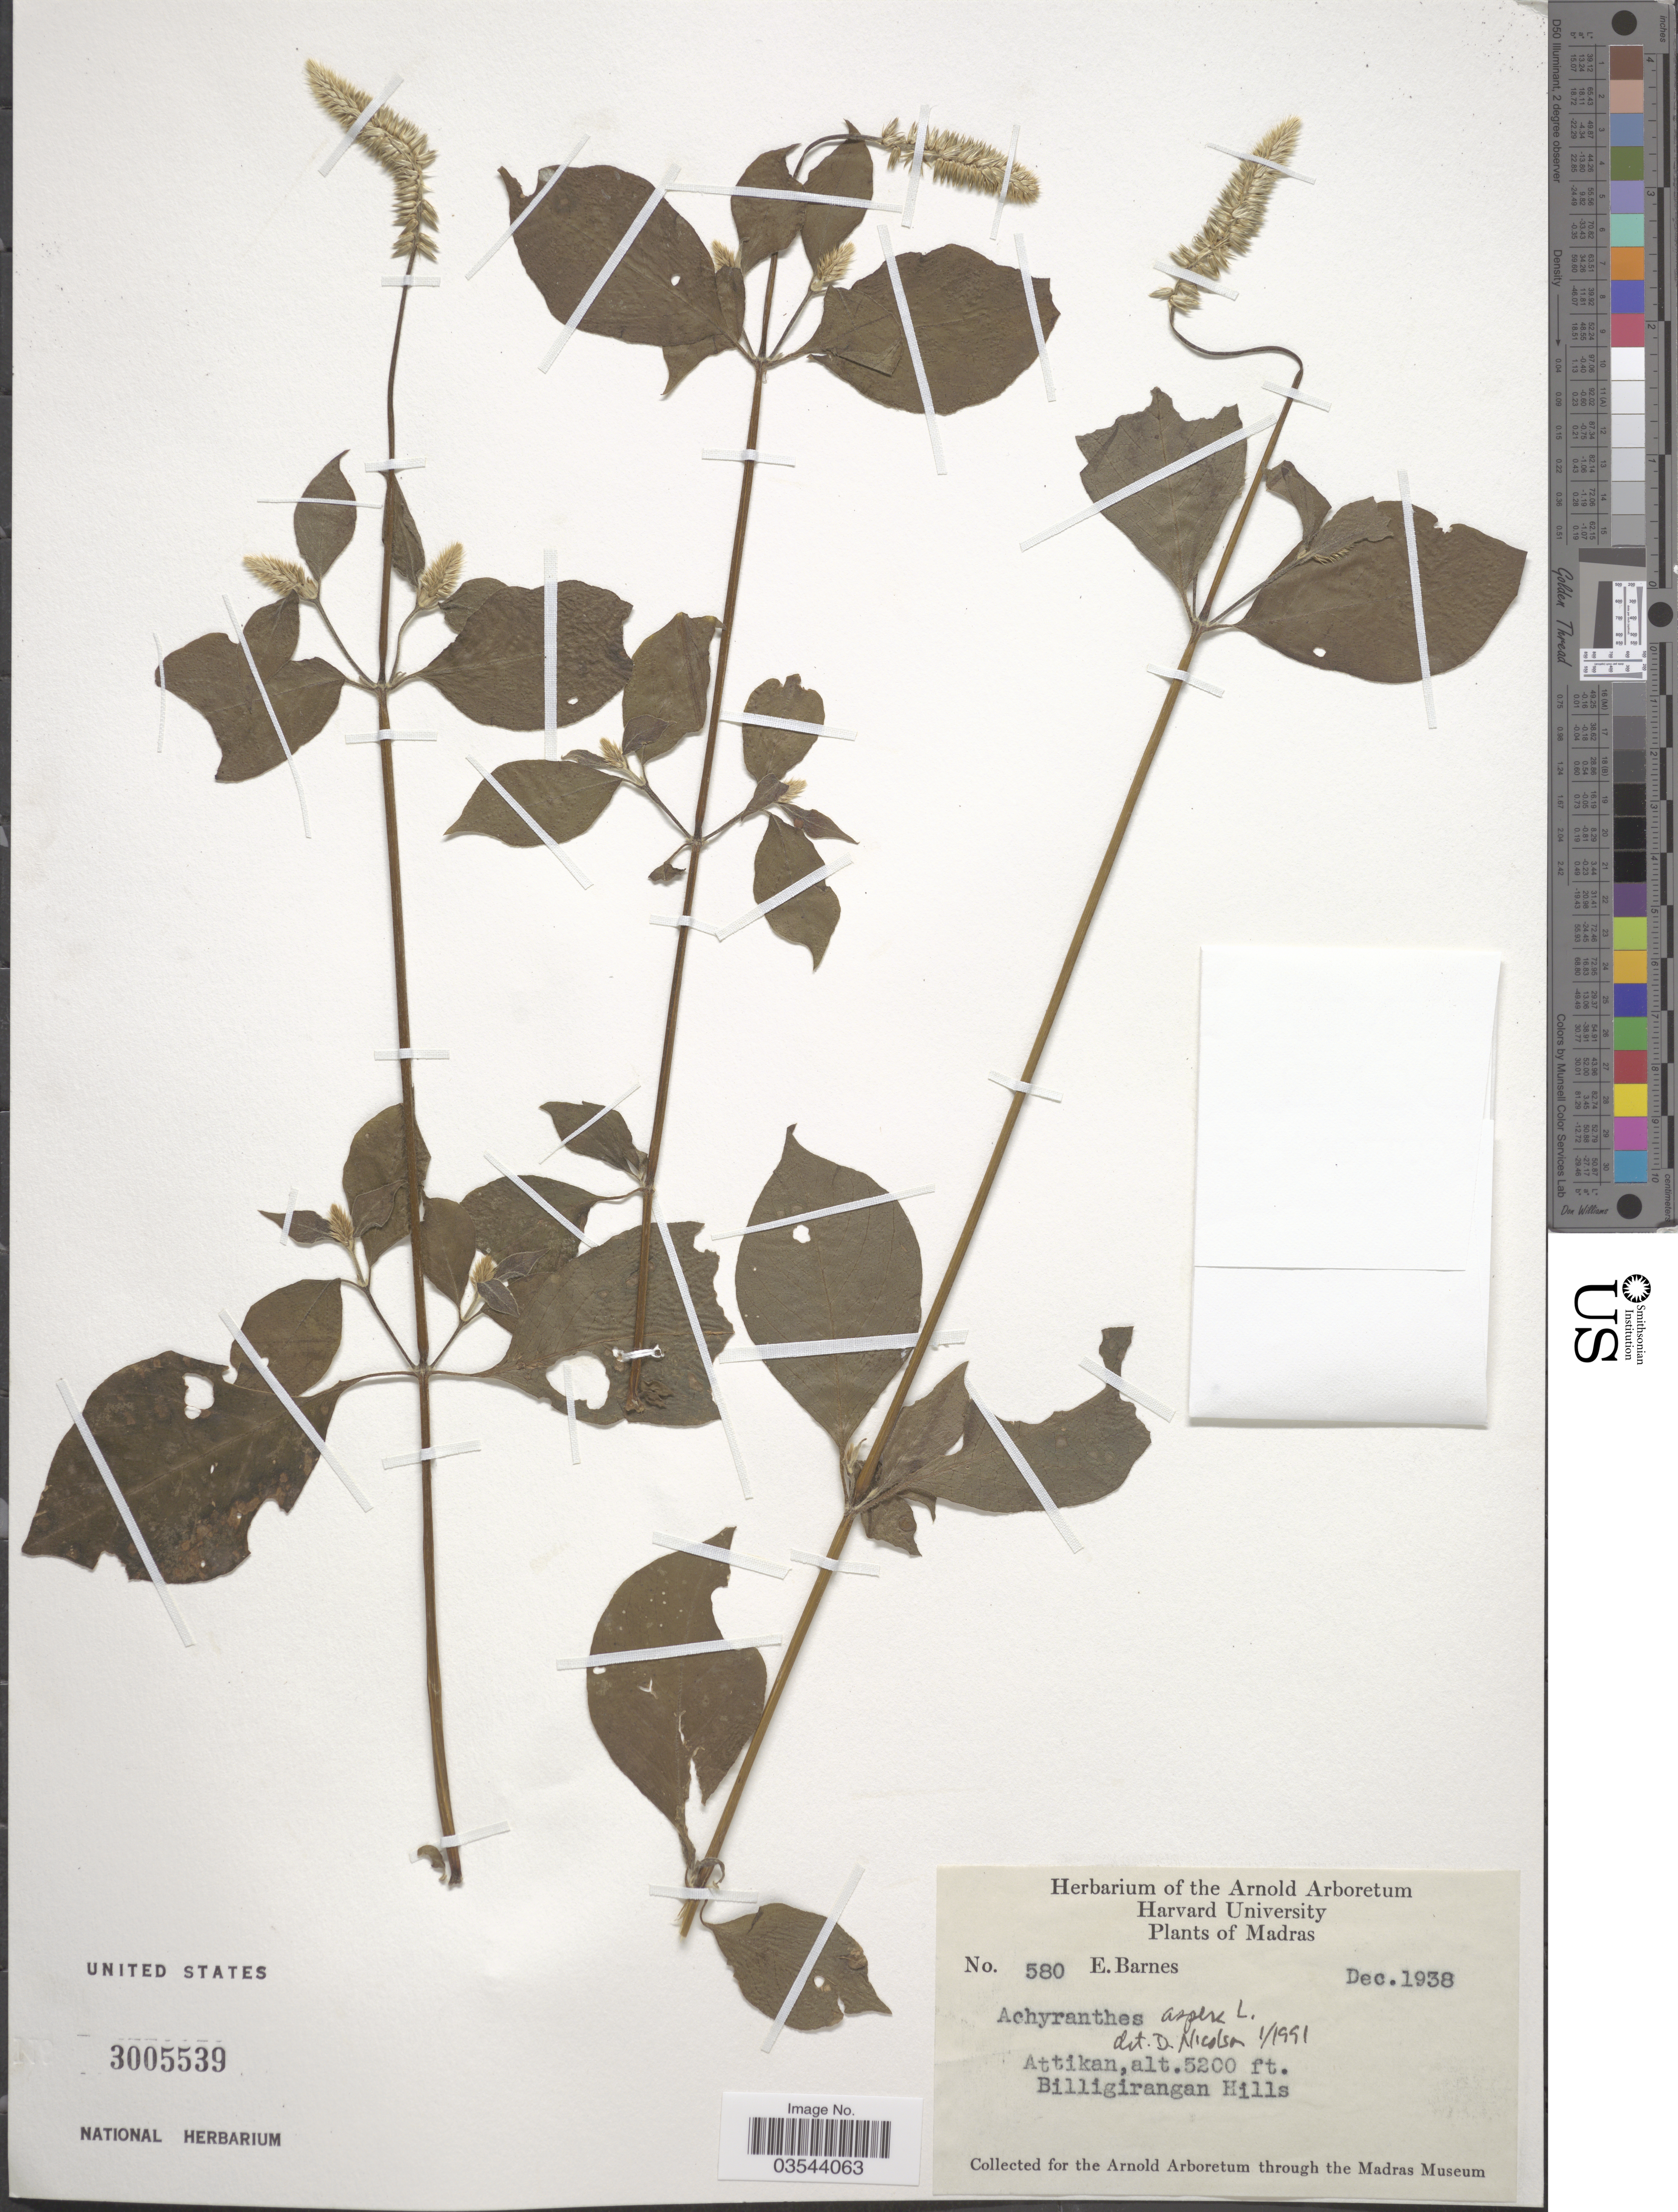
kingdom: Plantae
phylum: Tracheophyta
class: Magnoliopsida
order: Caryophyllales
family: Amaranthaceae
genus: Achyranthes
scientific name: Achyranthes aspera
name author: L.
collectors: E. Barnes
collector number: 580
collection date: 1938-12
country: India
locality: Madras. Attikan. Billigirangan Hills.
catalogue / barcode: US 3005539